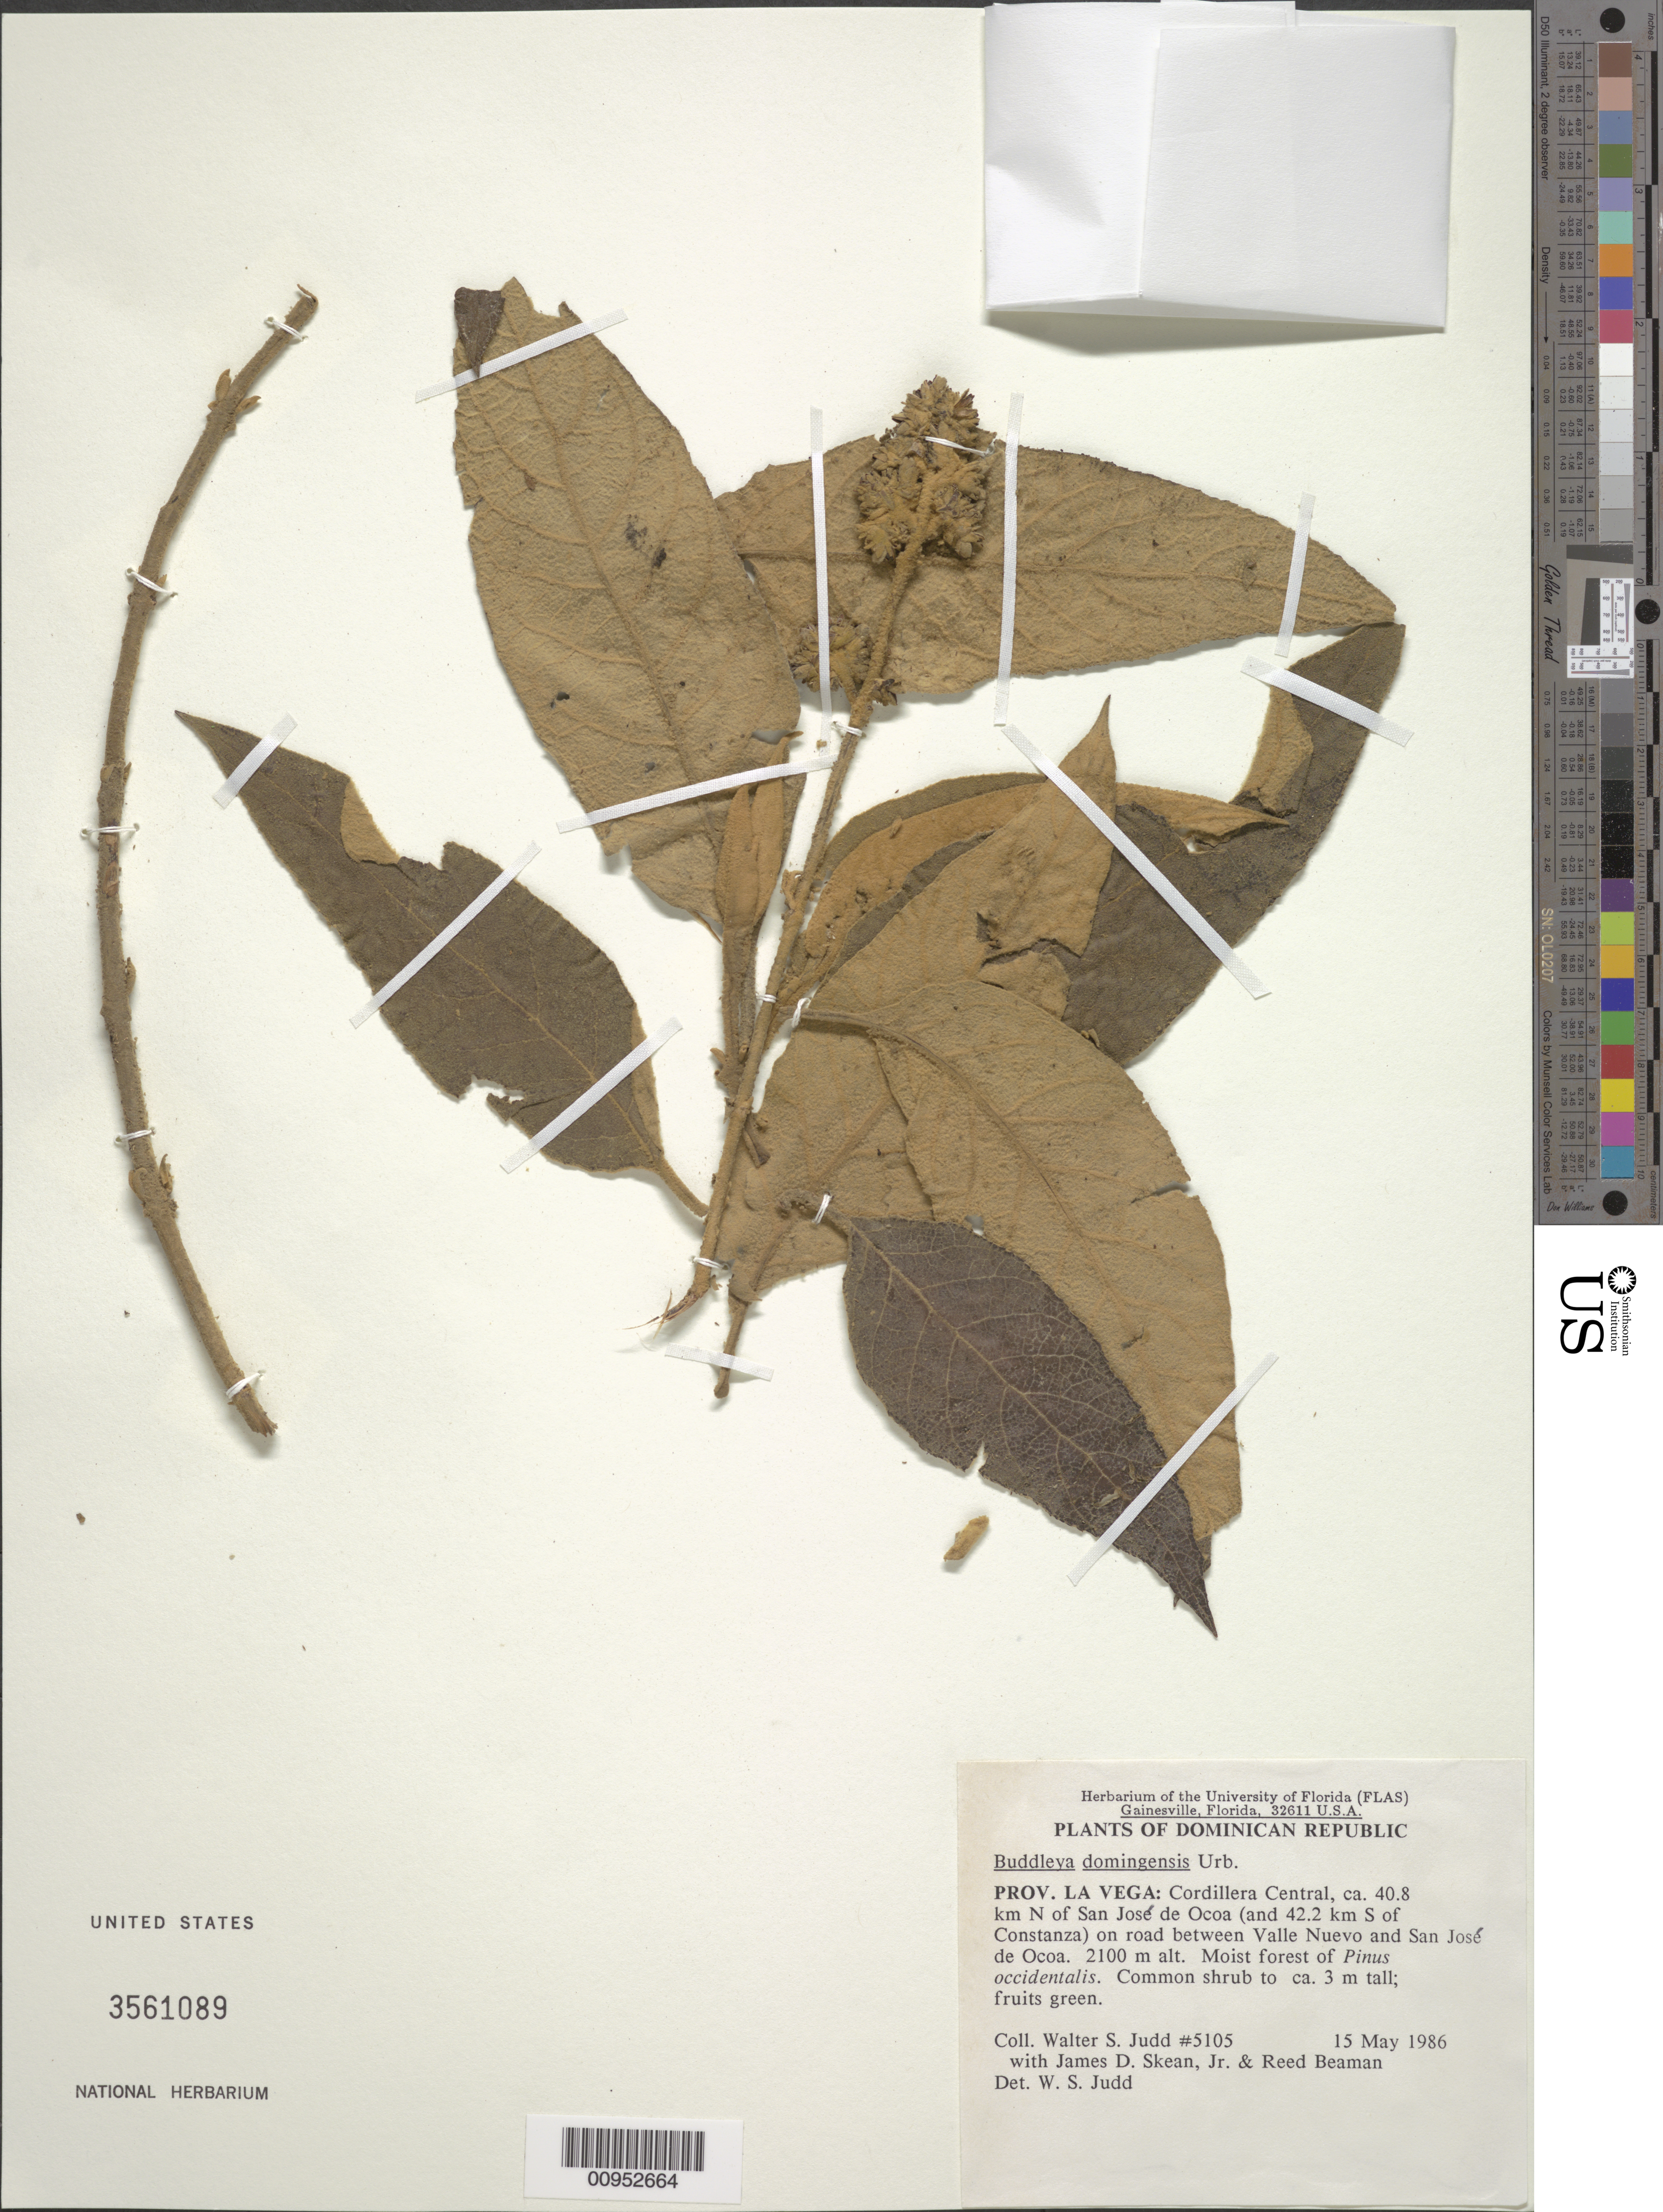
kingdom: Plantae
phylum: Tracheophyta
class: Magnoliopsida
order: Lamiales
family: Scrophulariaceae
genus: Buddleja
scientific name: Buddleja domingensis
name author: Urb.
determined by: Judd, Walter S.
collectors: W. S. Judd, J. D. Skean & R. S. Beaman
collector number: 5105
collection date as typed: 15 May 1986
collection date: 1986-05-15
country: Dominican Republic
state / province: La Vega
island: Hispaniola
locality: Cordillera Central, ca. 40.8 km N of San José de Ocoa (and 42.2 km S of Constanza) on road between Valle Nuevo and San José de Ocoa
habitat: Moist forest of Pinus occidentalis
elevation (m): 2100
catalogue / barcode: US 3561089